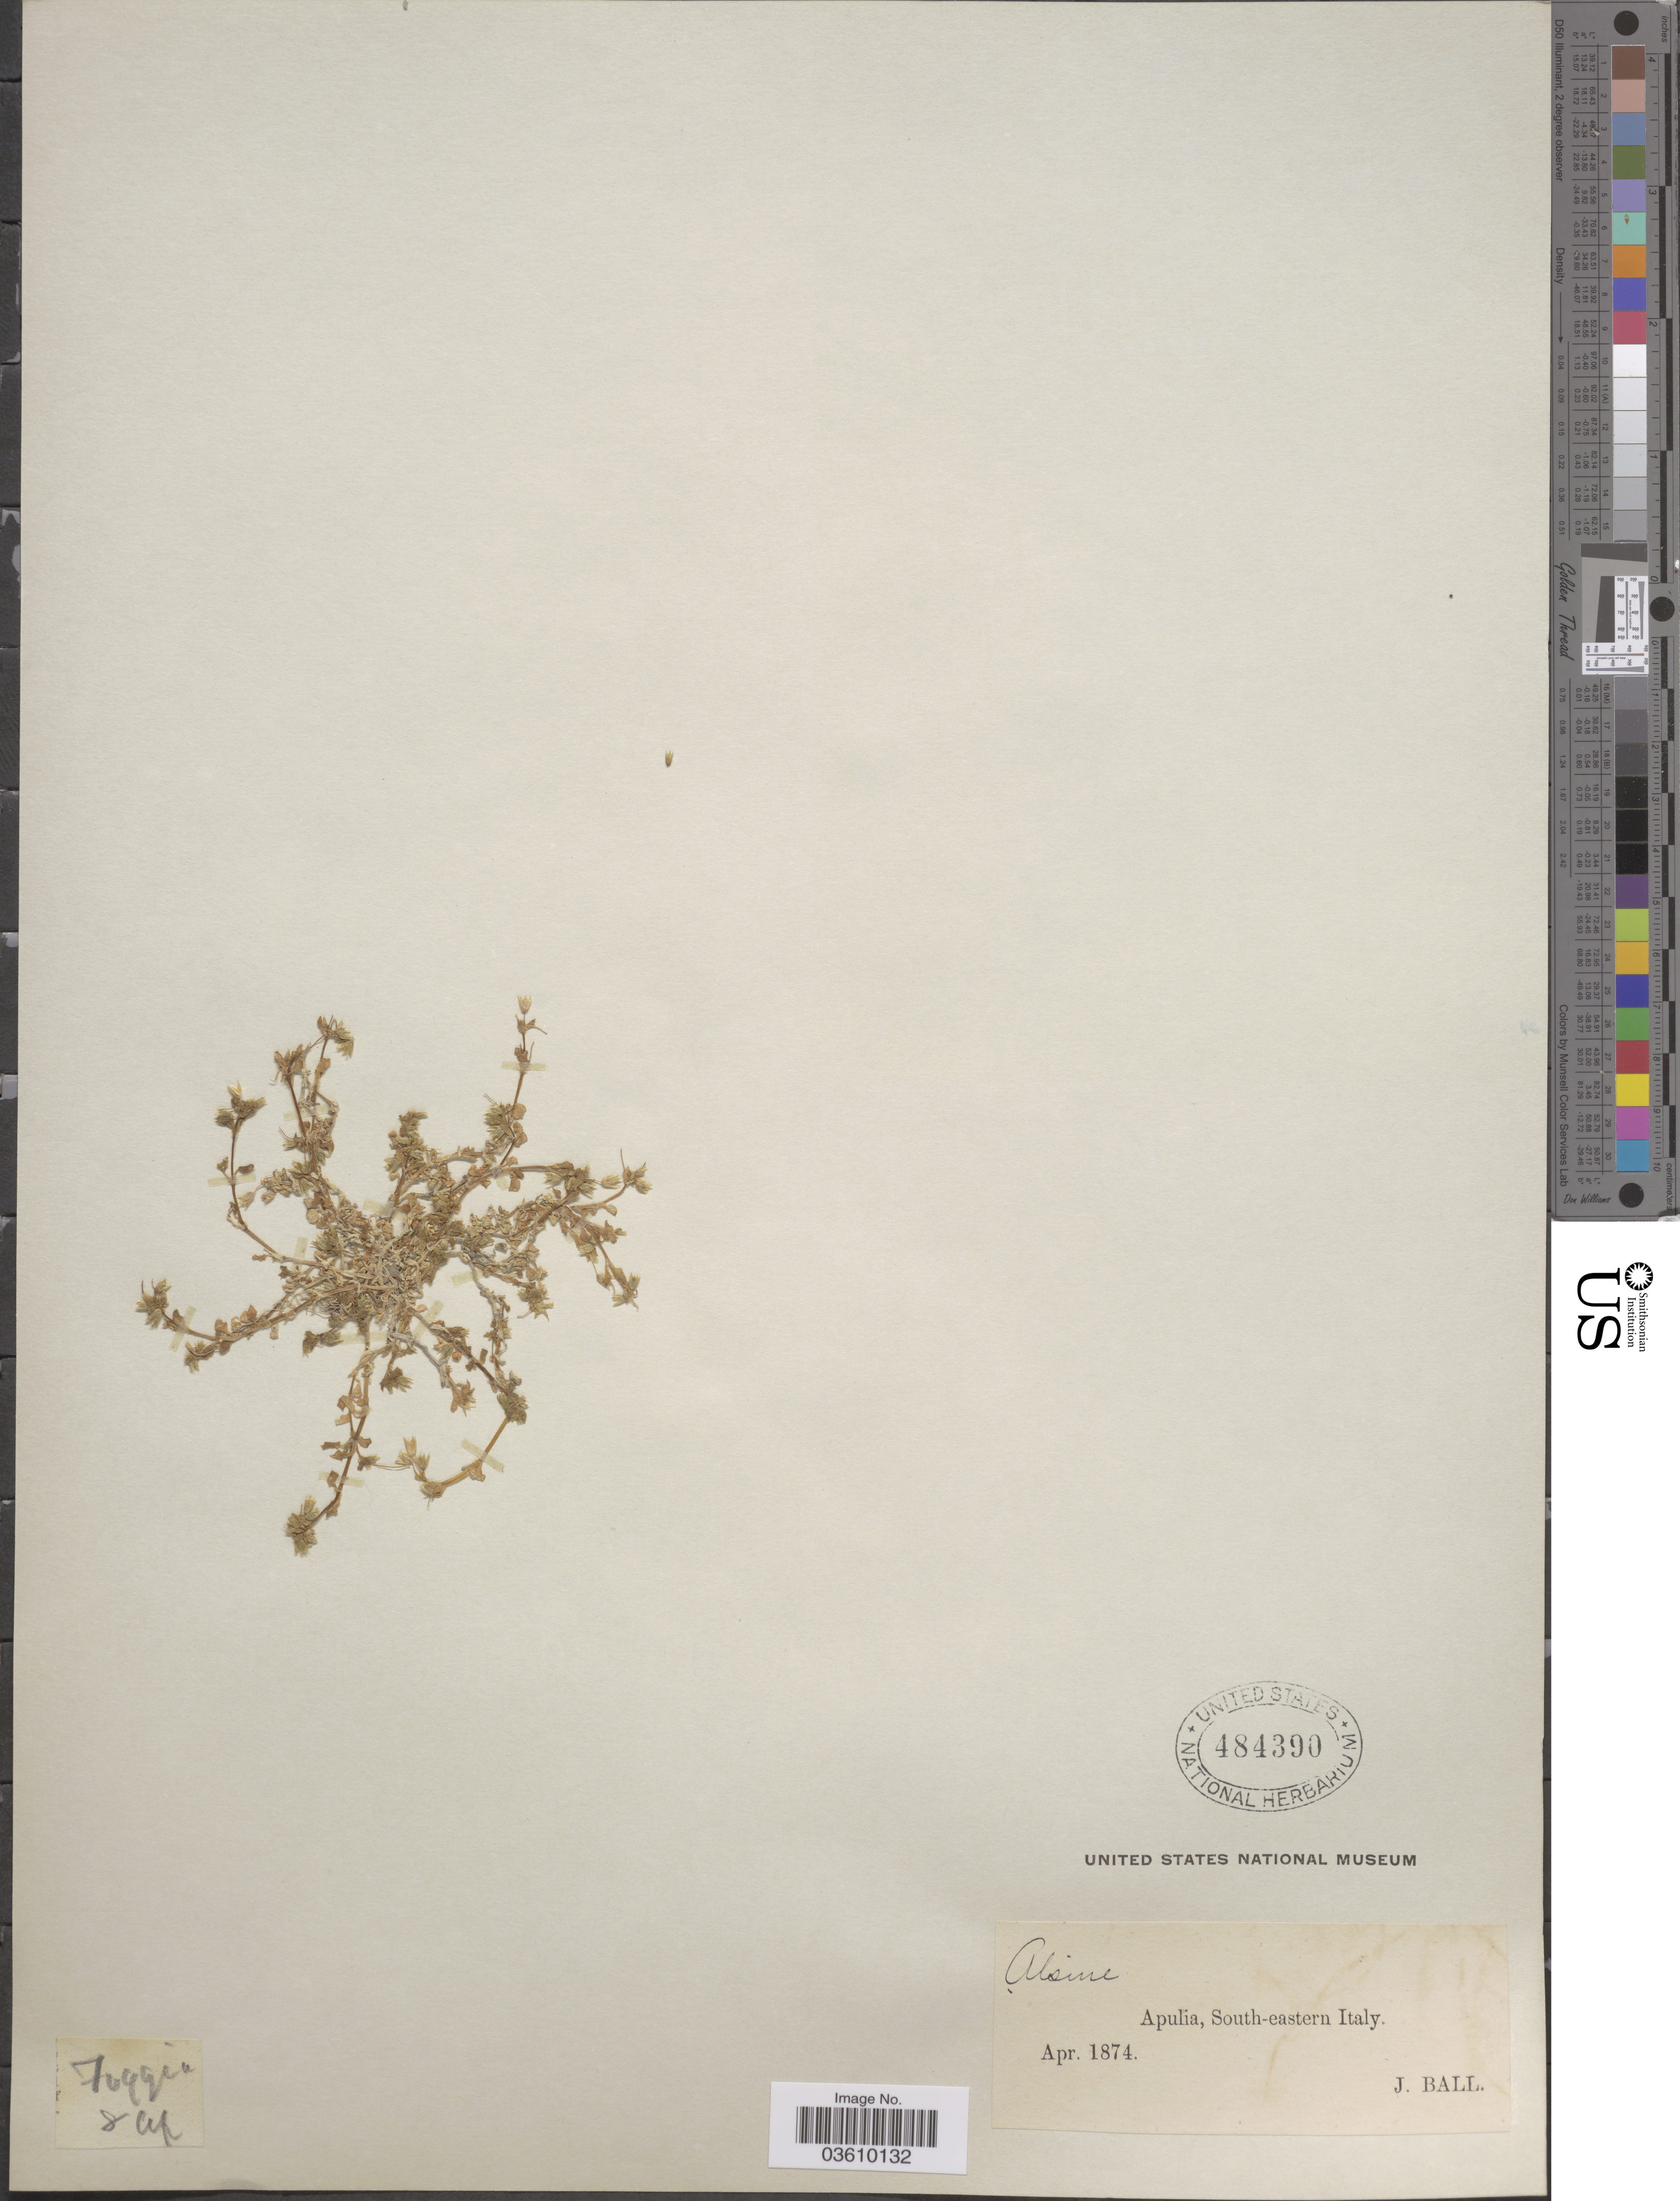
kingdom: Plantae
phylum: Tracheophyta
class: Magnoliopsida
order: Caryophyllales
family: Caryophyllaceae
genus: Stellaria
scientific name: Stellaria sp.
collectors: J. Ball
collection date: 1874-04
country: Italy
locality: Apulia, South-eastern Italy.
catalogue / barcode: US 484390